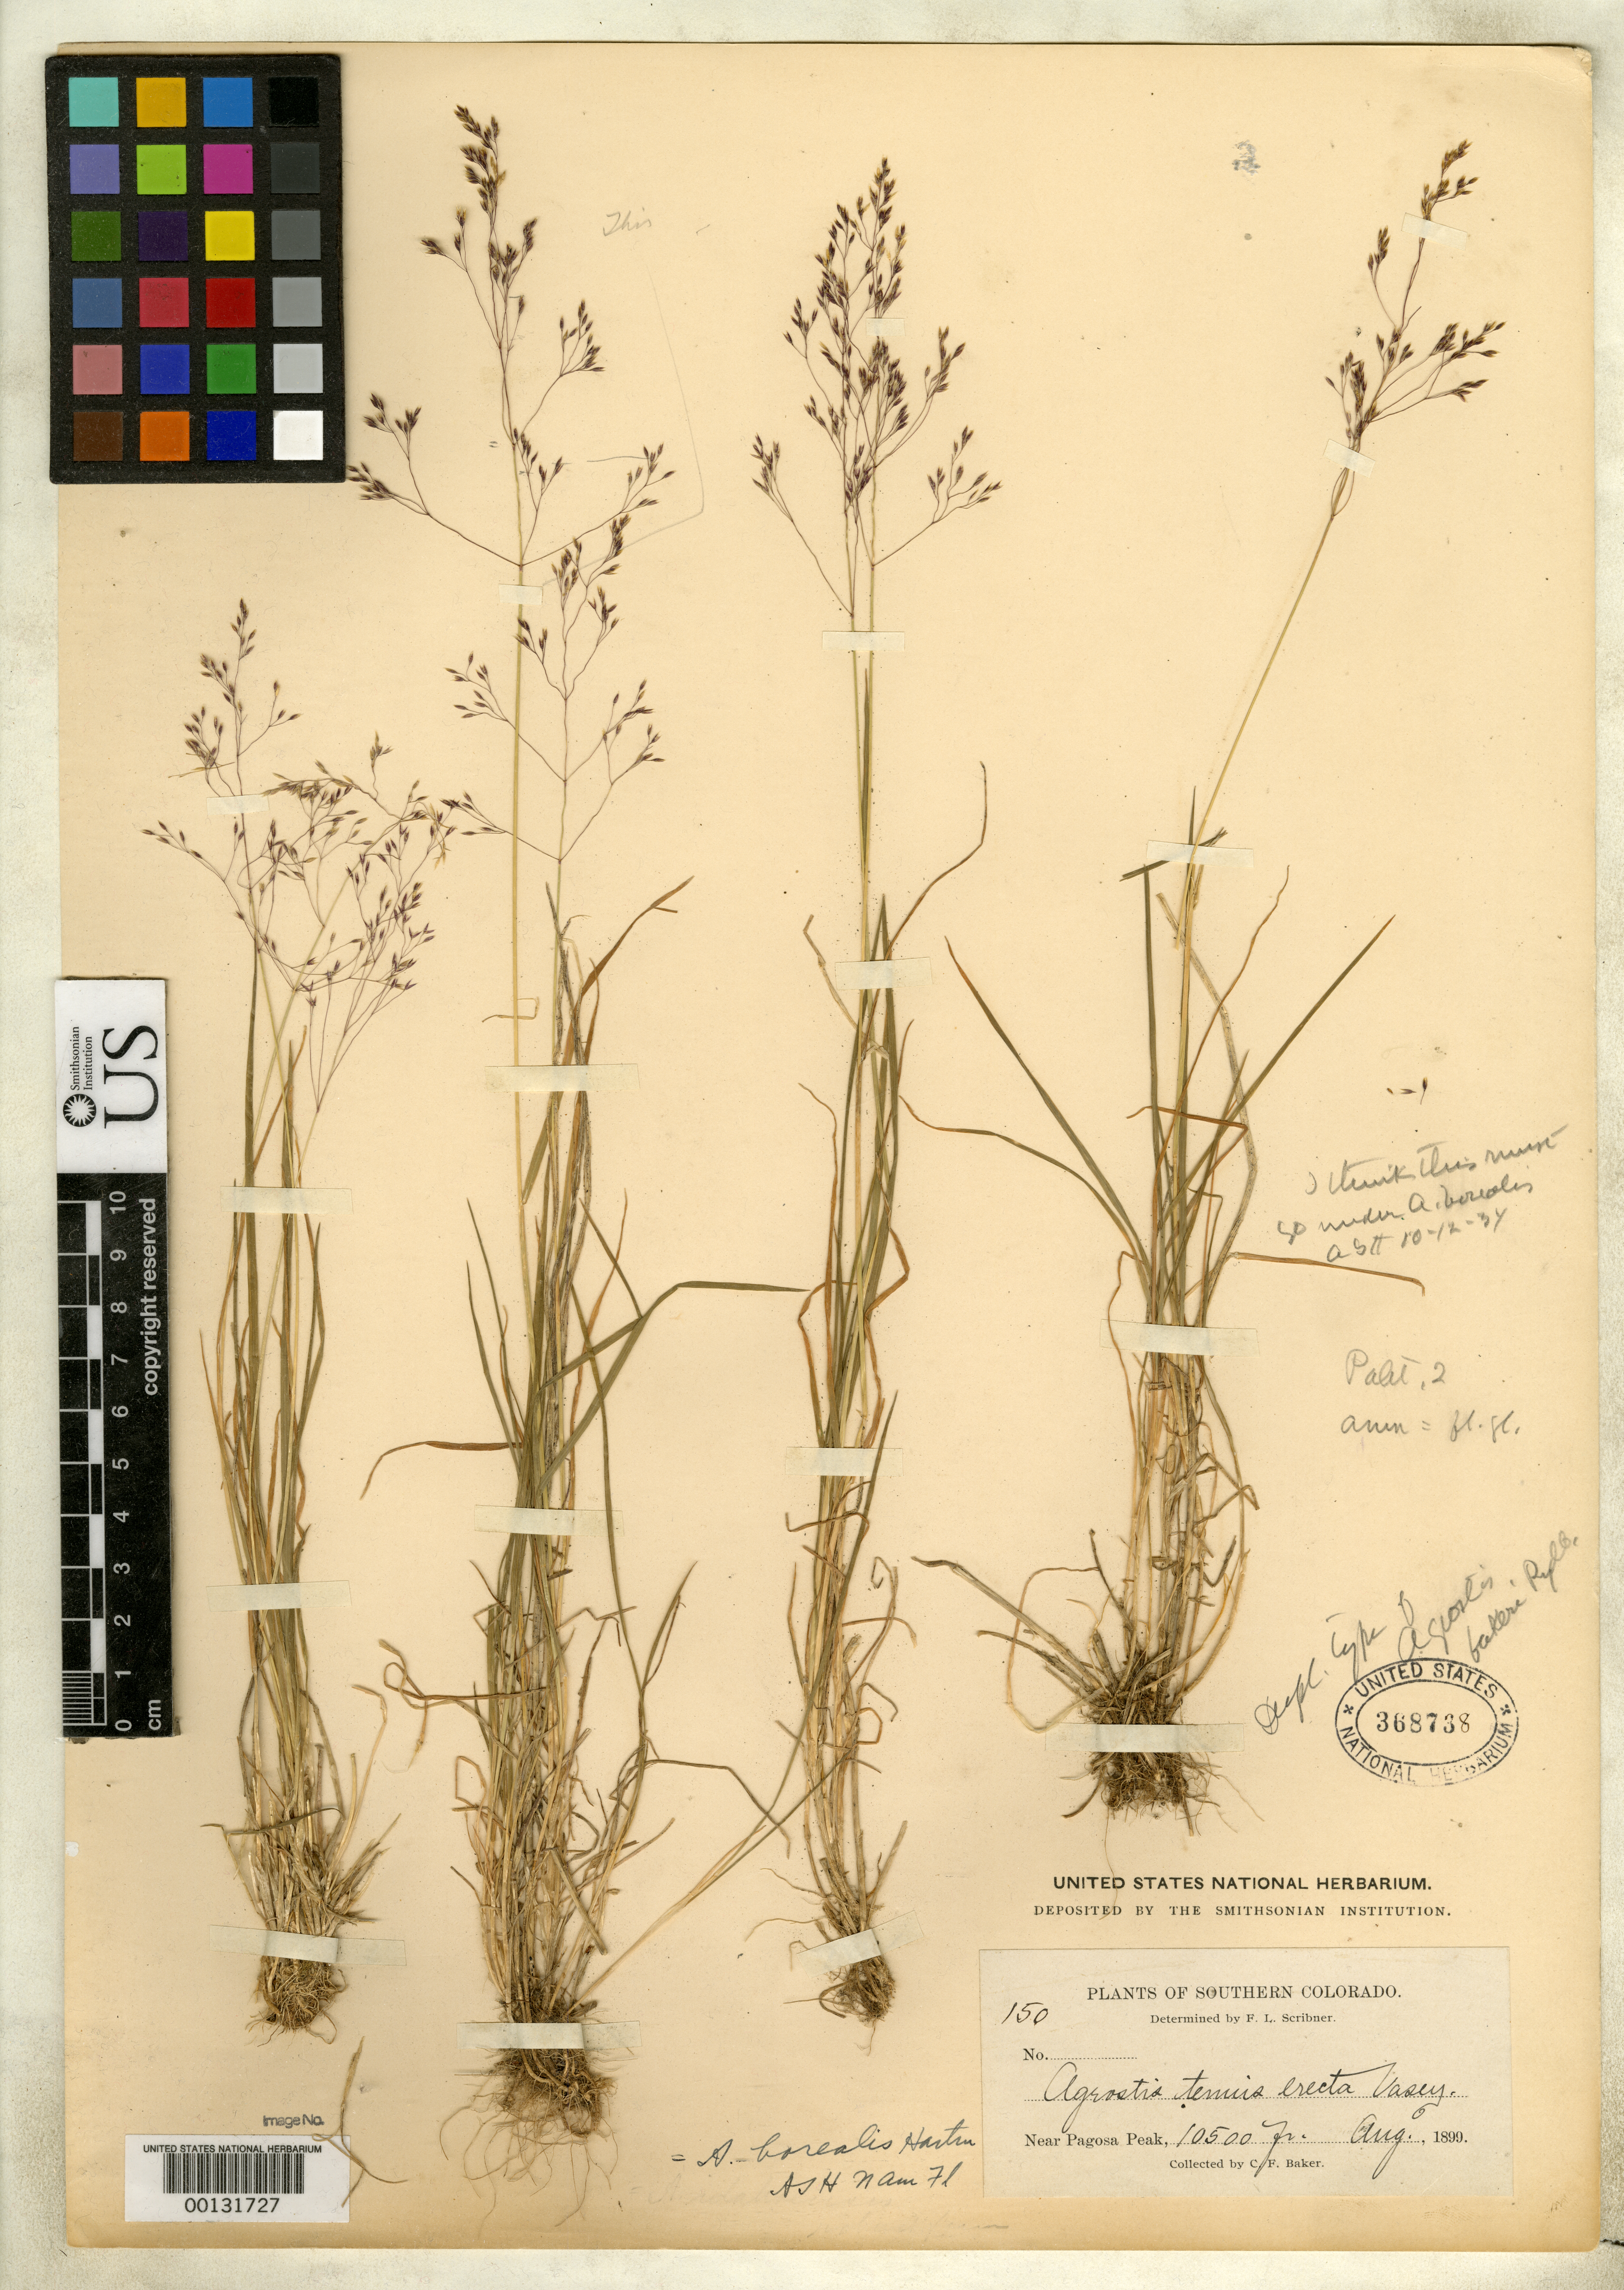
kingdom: Plantae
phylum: Tracheophyta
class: Liliopsida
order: Poales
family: Poaceae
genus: Agrostis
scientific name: Agrostis bakeri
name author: Rydb.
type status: Isotype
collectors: C. F. Baker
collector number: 150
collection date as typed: Aug 1899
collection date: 1899-08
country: United States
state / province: Colorado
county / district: Mineral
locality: Near Pagosa Peak.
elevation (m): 3200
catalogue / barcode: US 368738